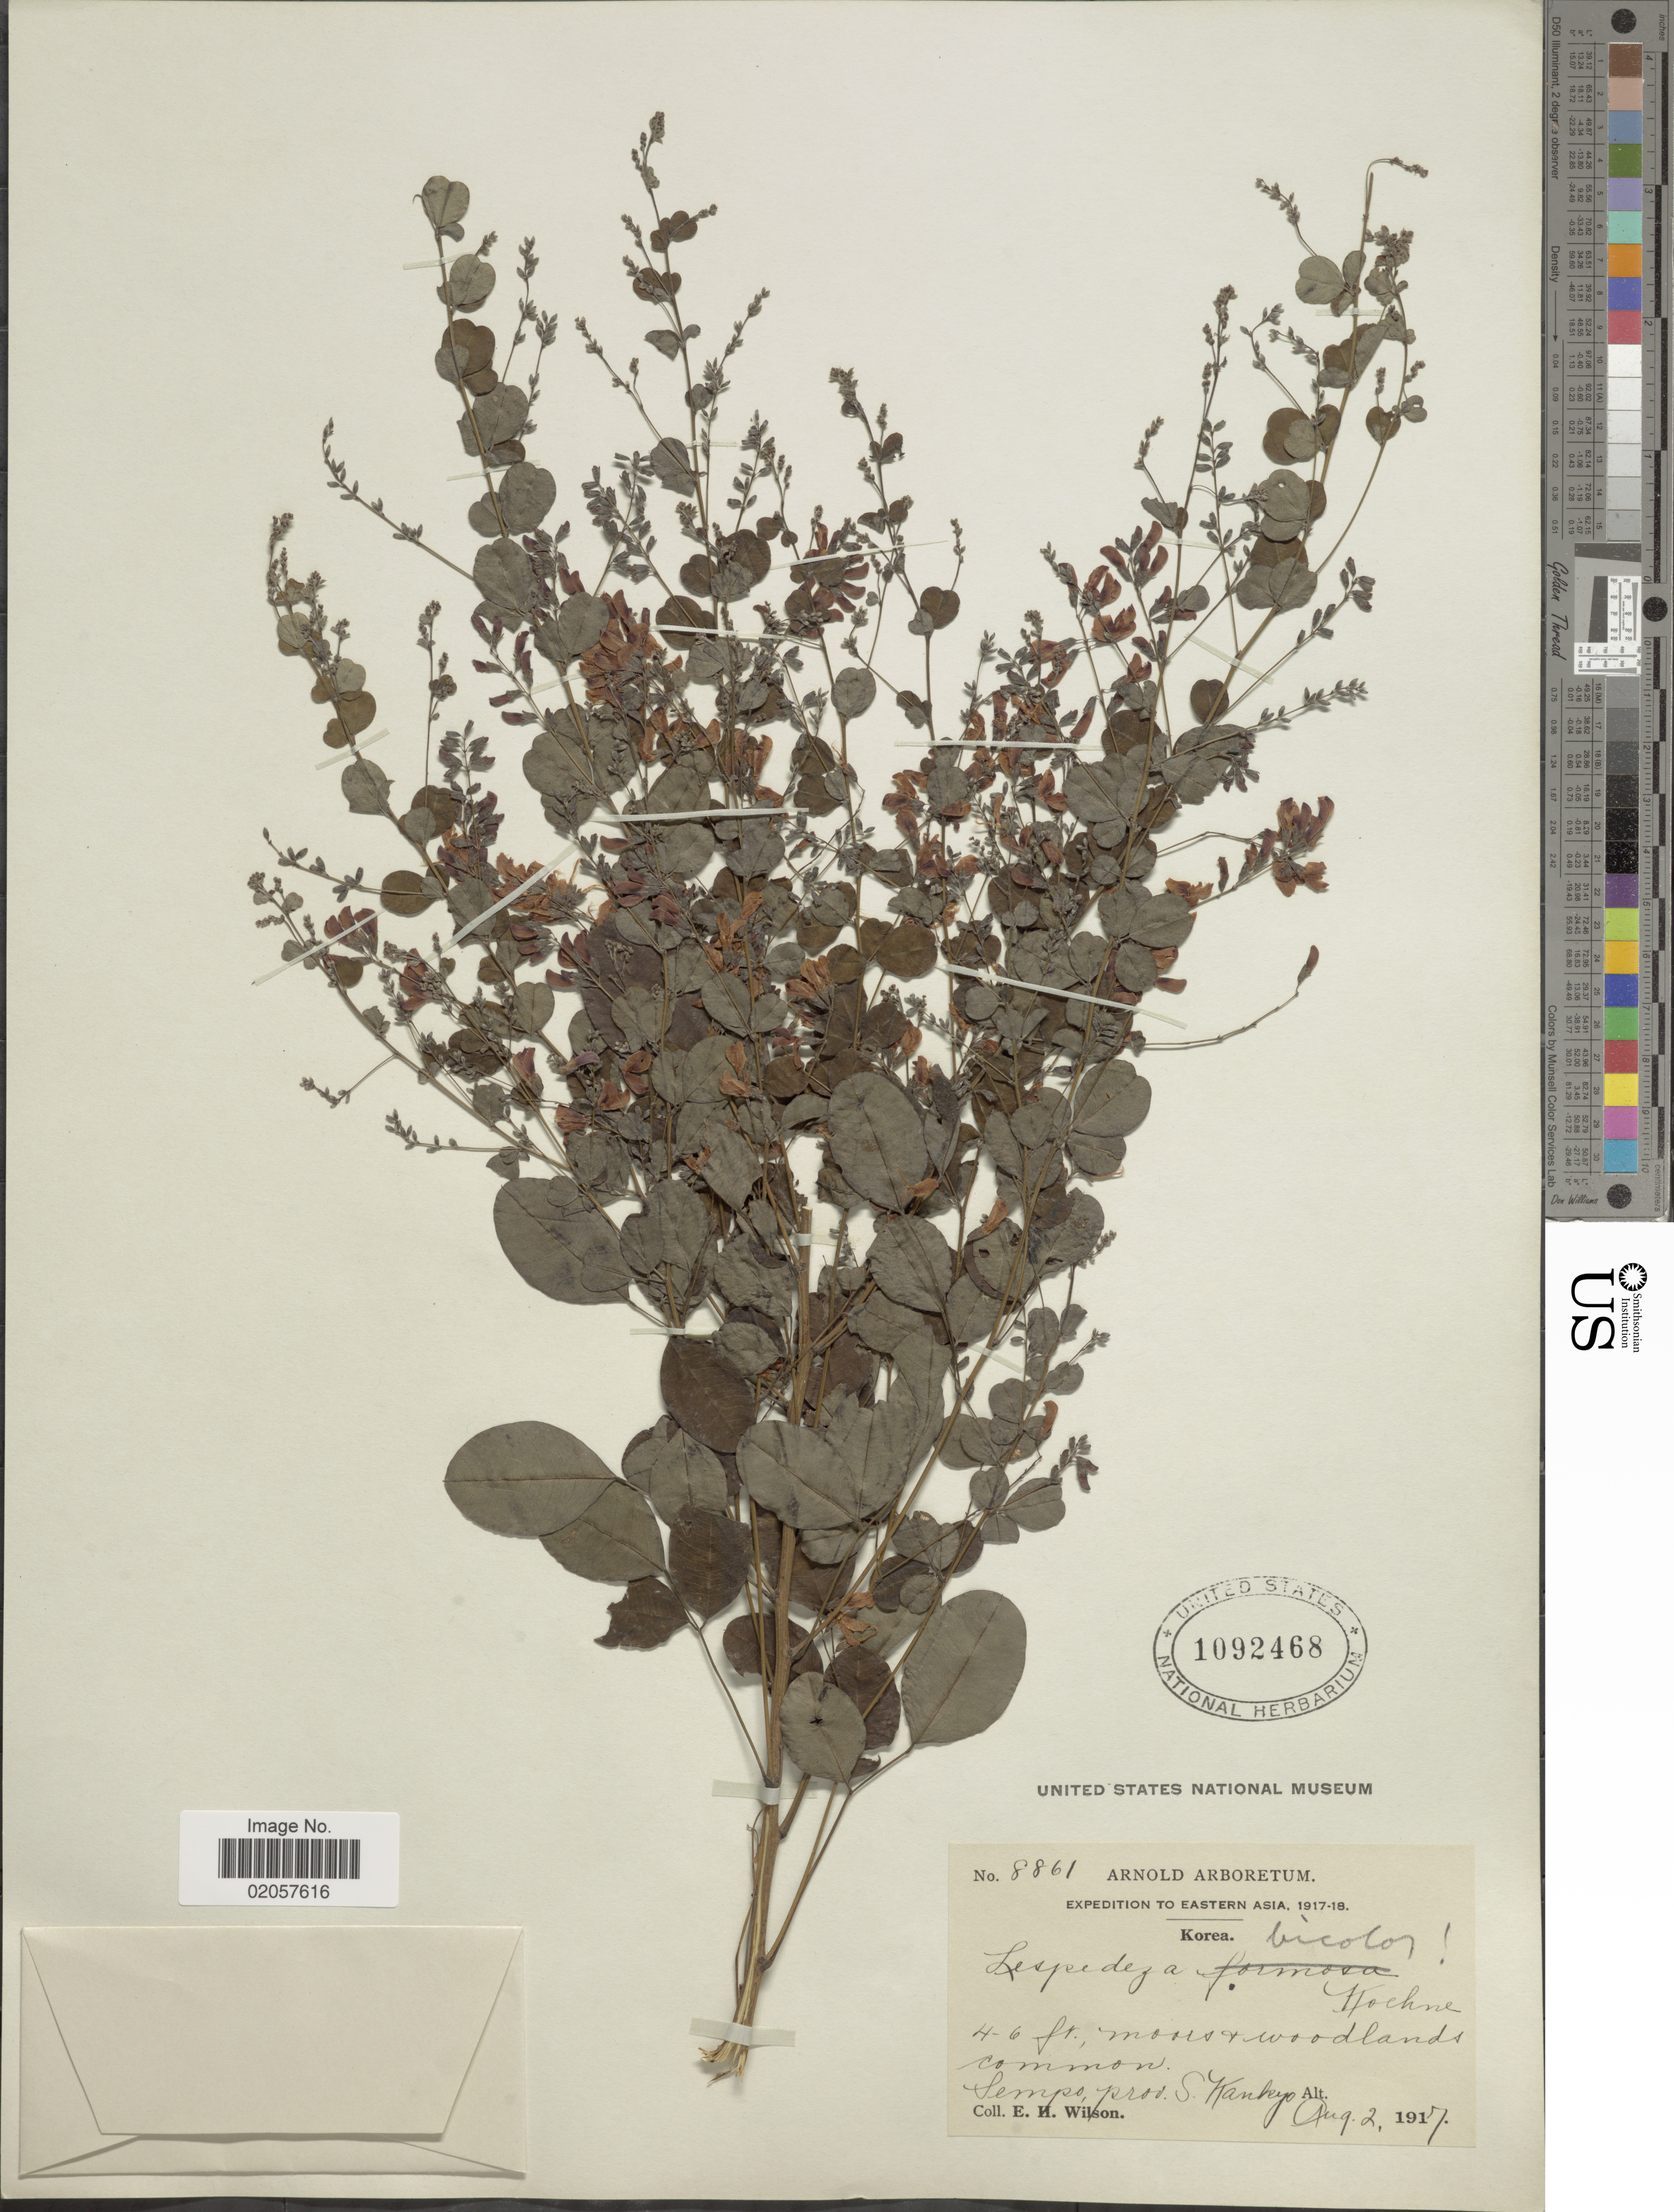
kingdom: Plantae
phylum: Tracheophyta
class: Magnoliopsida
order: Fabales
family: Fabaceae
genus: Lespedeza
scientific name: Lespedeza bicolor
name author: Turcz.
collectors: E. Wilson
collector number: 8861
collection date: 1917-08-02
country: North Korea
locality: Eastern Asia, Sempo, prov. S. Kankyo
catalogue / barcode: US 1092468